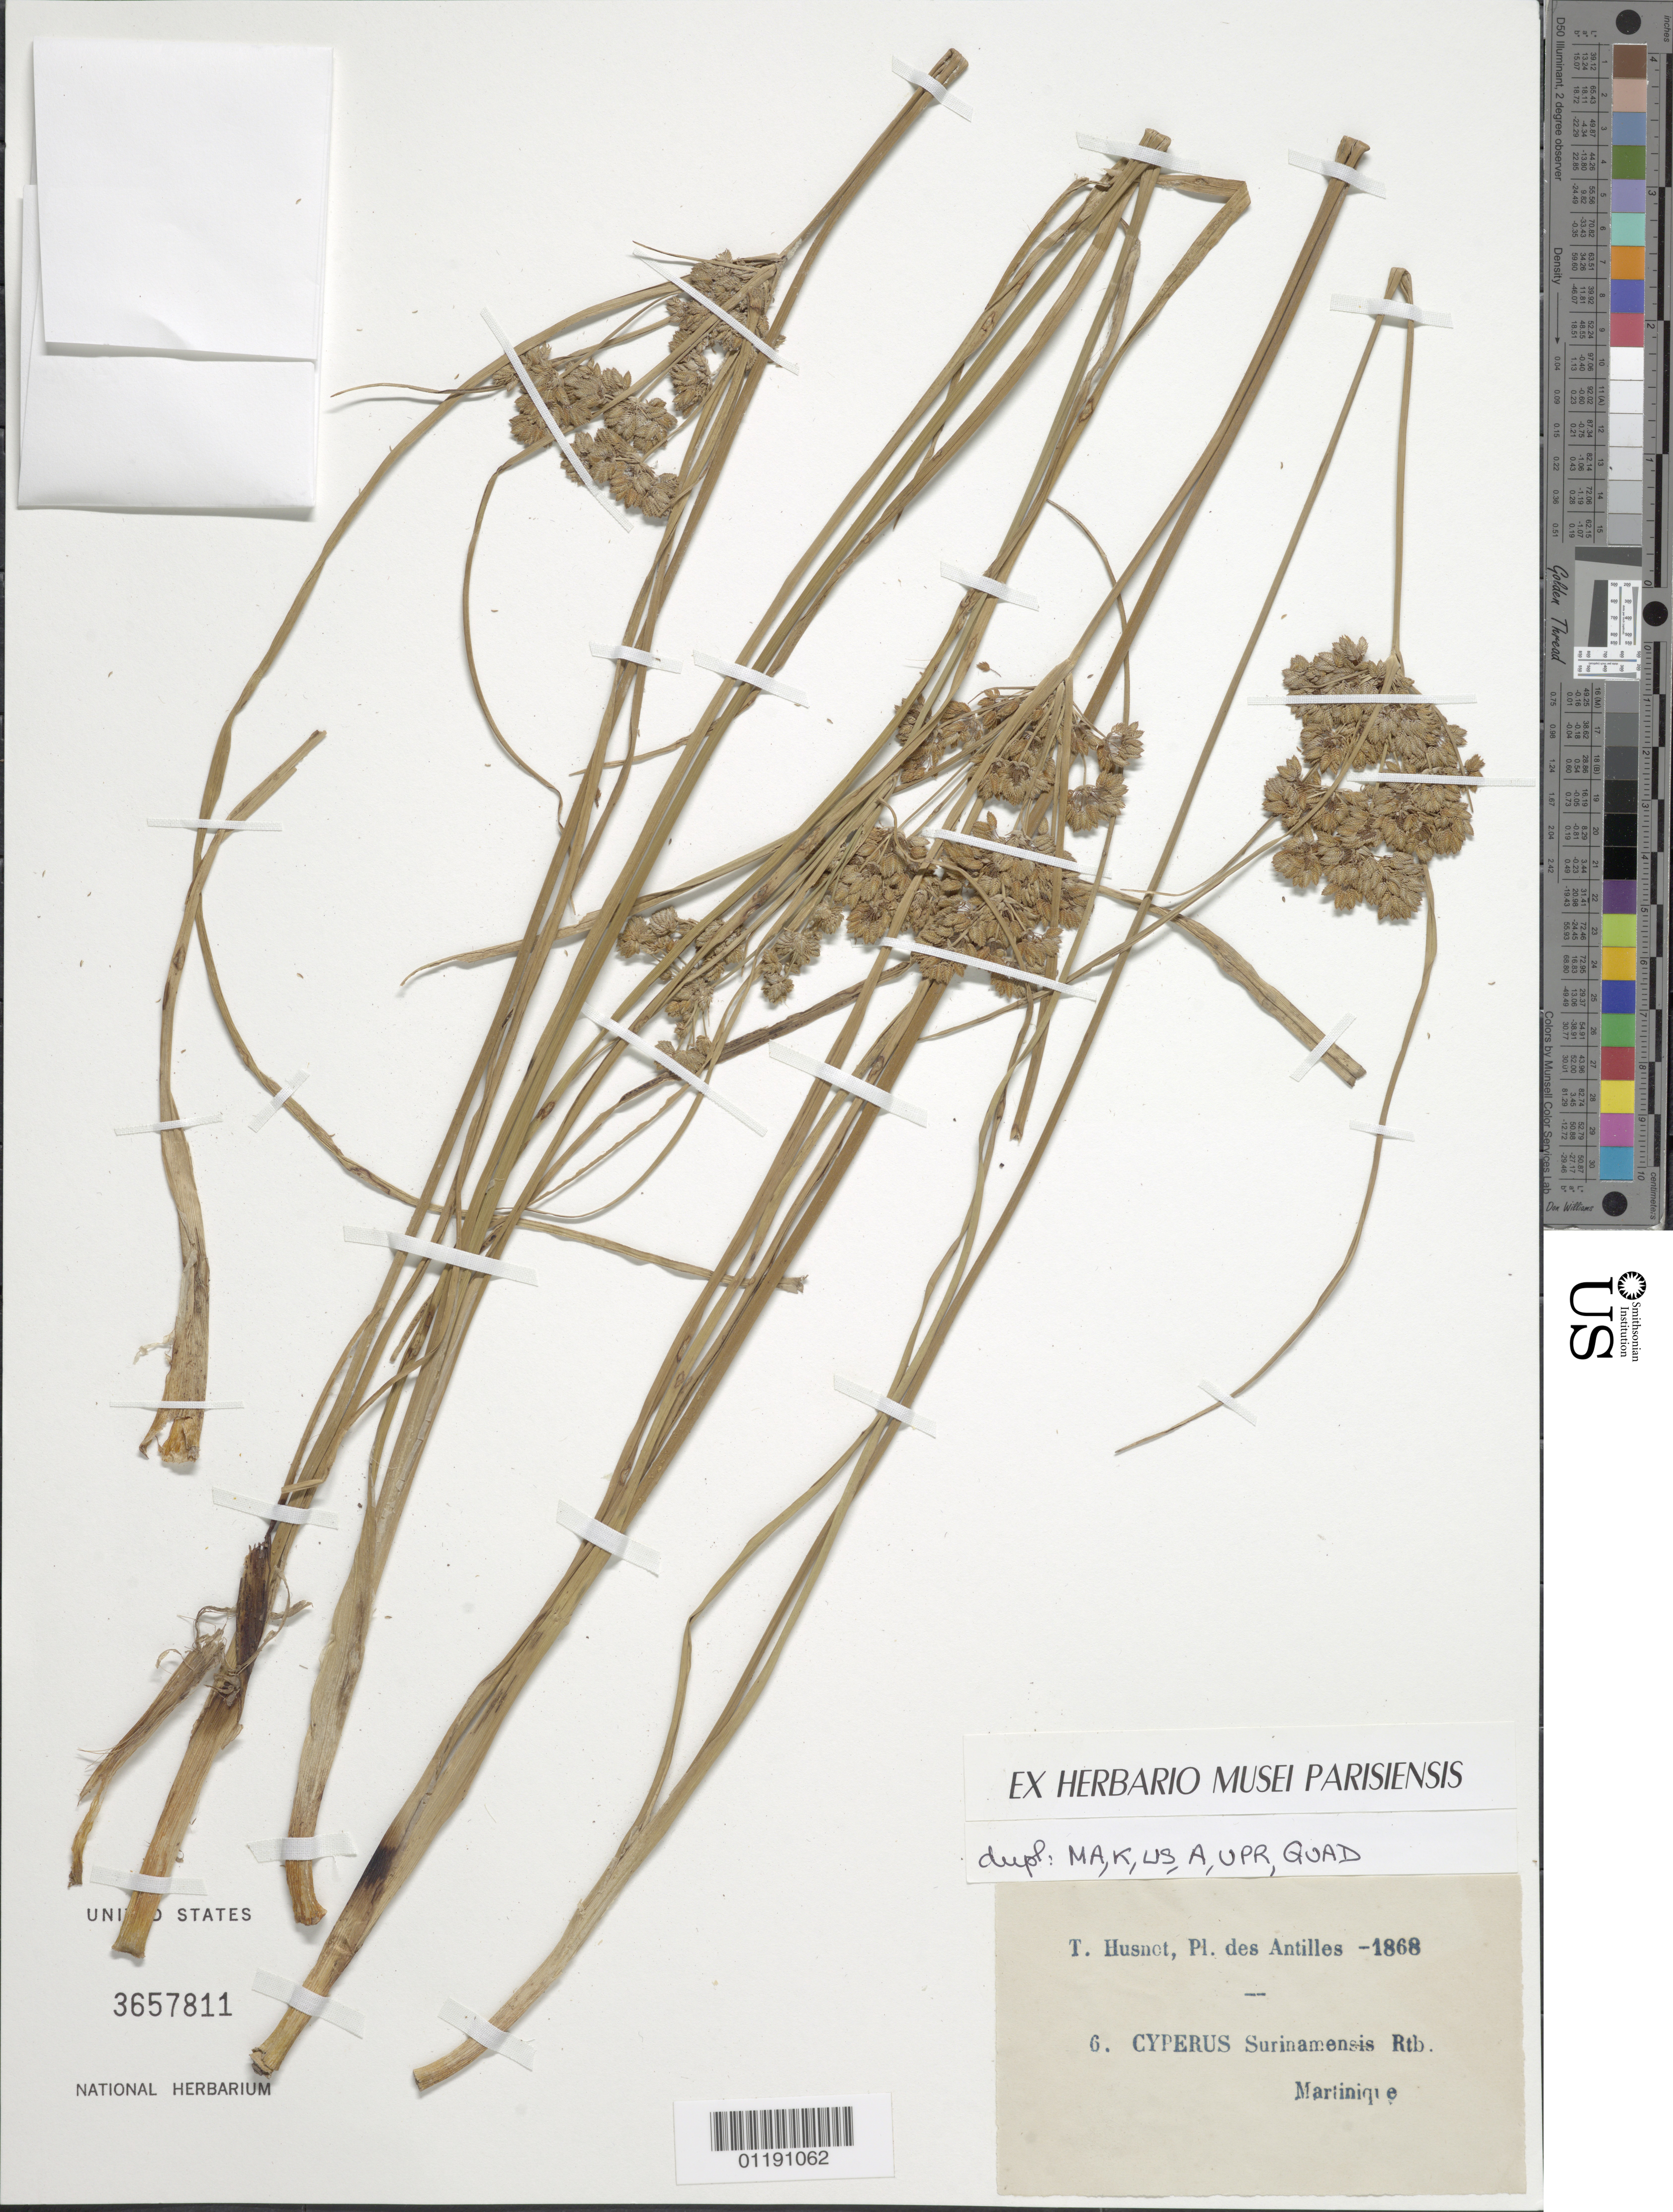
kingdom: Plantae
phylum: Tracheophyta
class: Liliopsida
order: Poales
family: Cyperaceae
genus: Cyperus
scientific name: Cyperus surinamensis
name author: Rottb.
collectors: P. T. Husnot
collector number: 6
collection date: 1868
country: Martinique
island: Martinique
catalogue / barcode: US 3657811